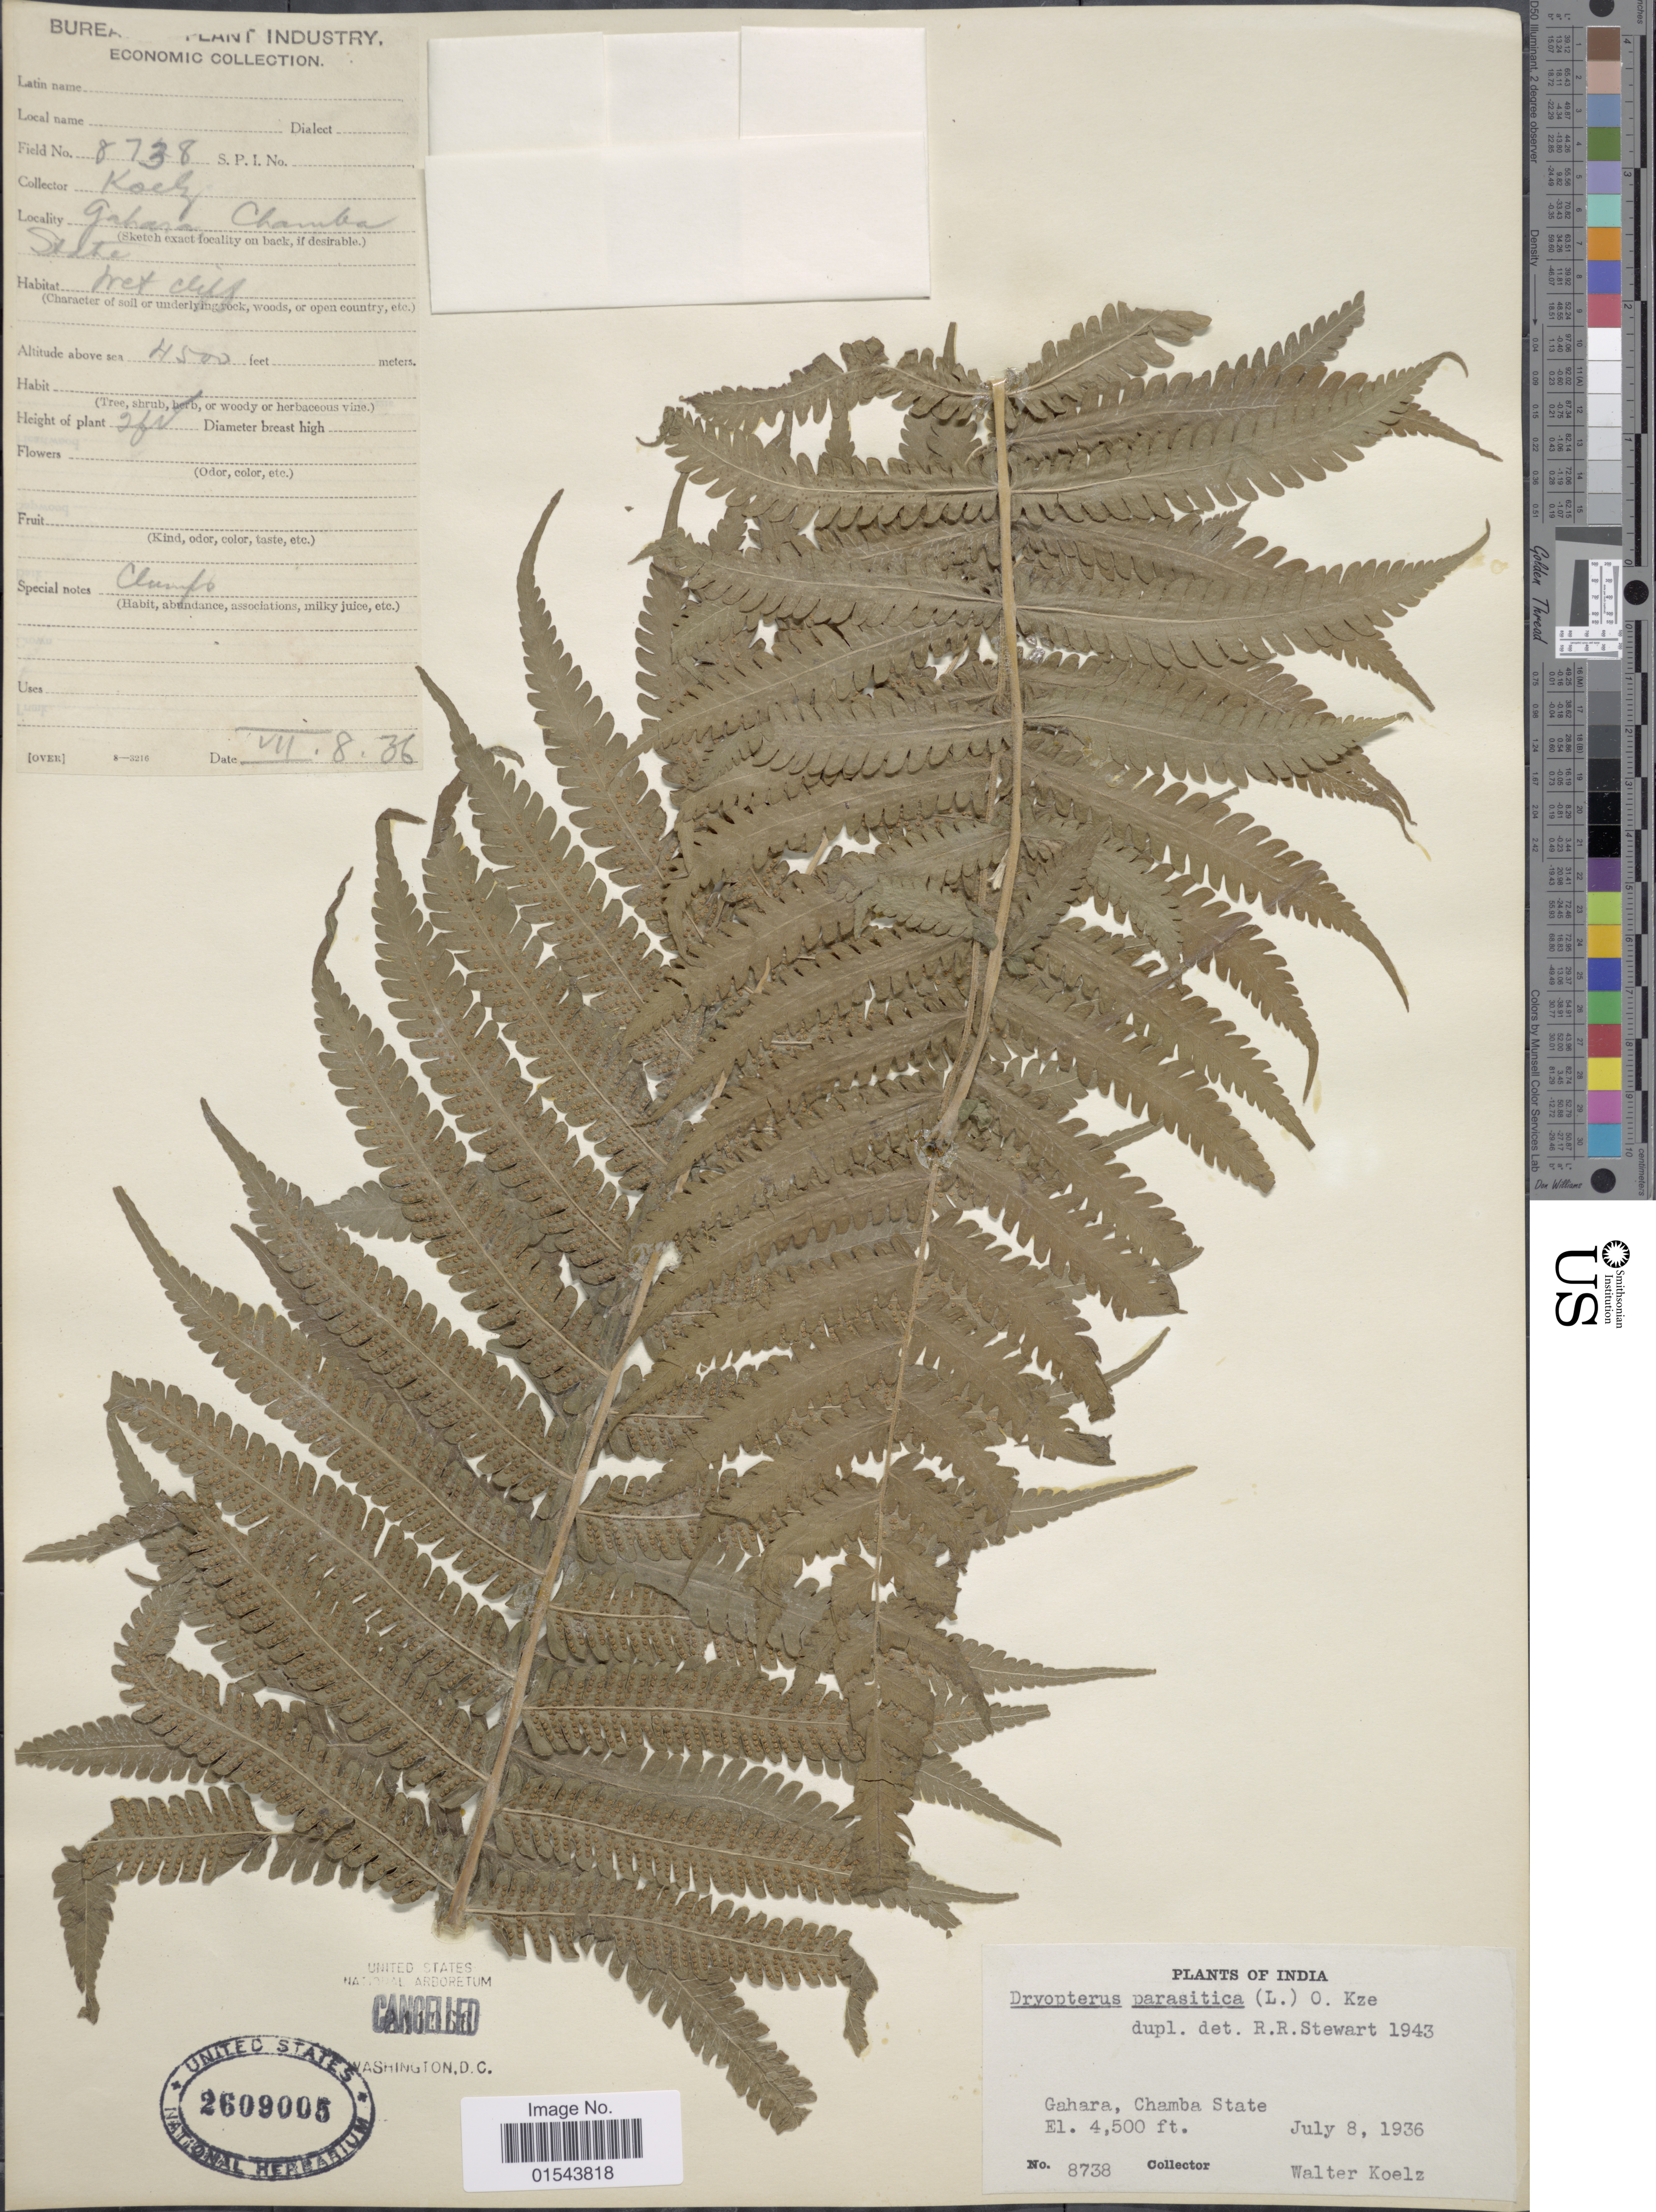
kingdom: Plantae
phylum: Tracheophyta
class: Polypodiopsida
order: Polypodiales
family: Thelypteridaceae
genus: Christella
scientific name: Christella parasitica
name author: (L.) H. Lév.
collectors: W. N. Koelz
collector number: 8738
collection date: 1936-07-08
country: India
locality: Gahara, Chamba State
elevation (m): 1372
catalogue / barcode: US 2609005